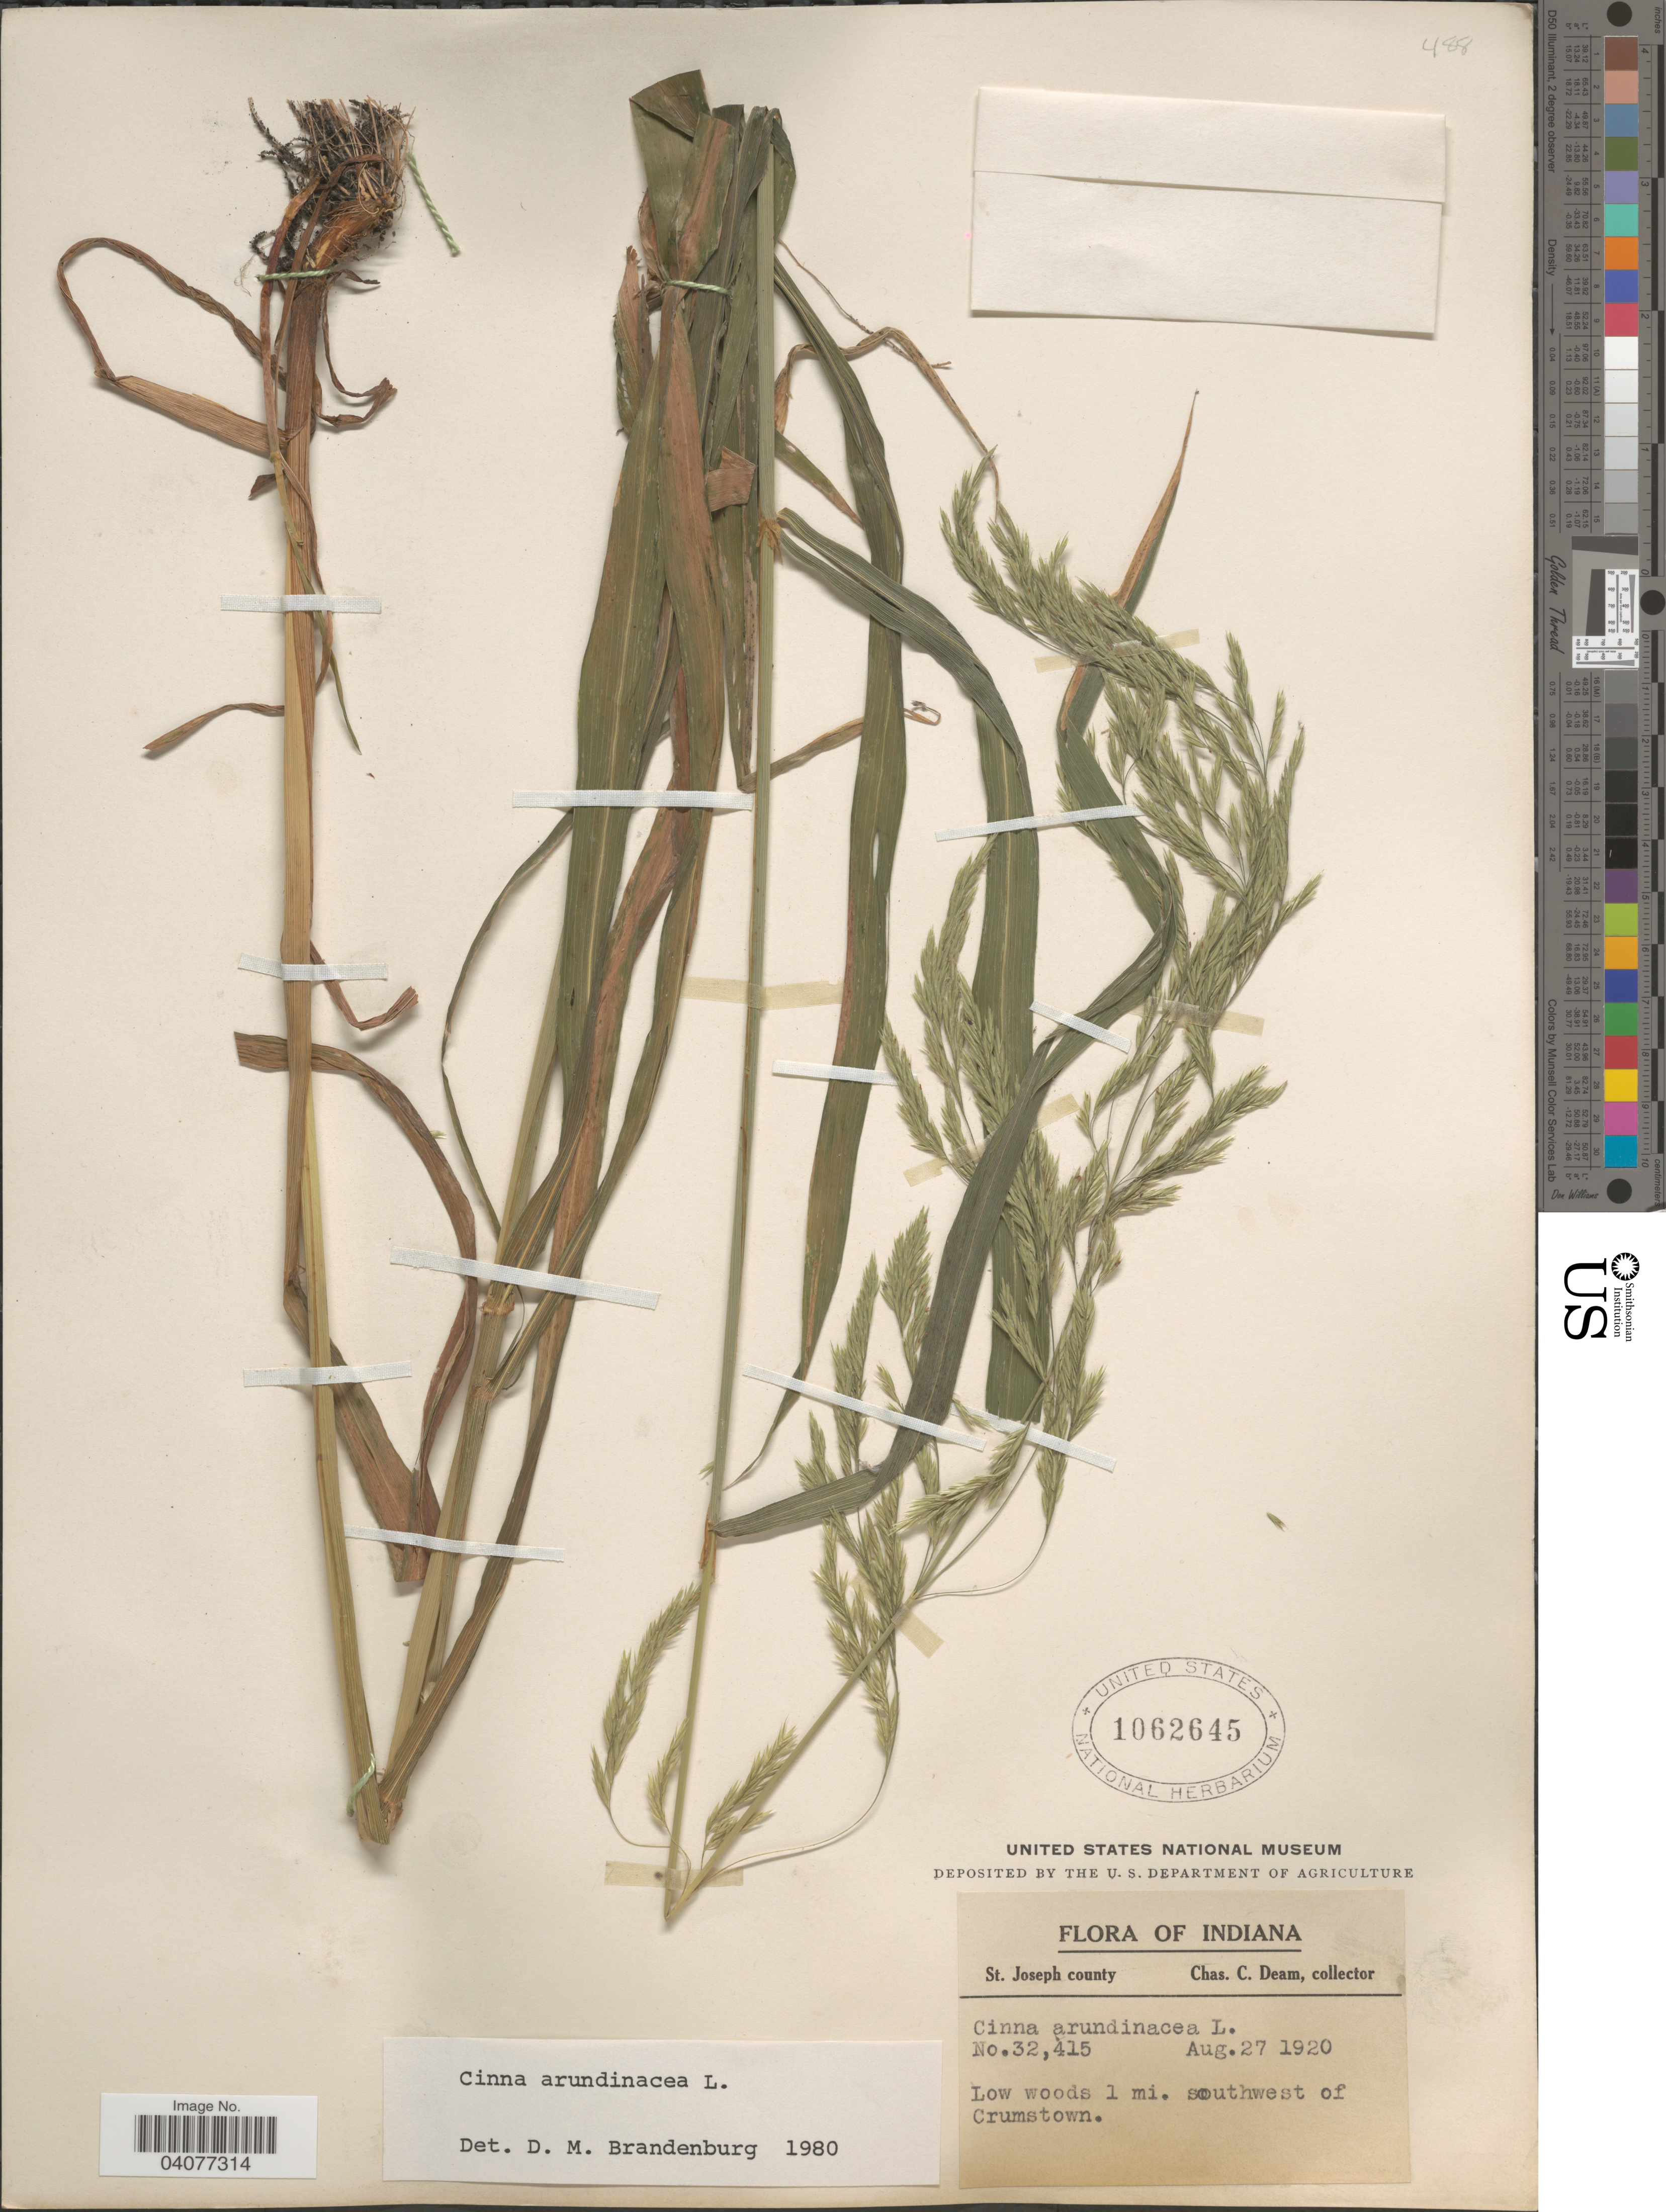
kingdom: Plantae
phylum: Tracheophyta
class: Liliopsida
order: Poales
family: Poaceae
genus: Cinna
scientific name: Cinna arundinacea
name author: L.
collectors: C. C. Deam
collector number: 32415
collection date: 1920-08-27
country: United States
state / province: Indiana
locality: St. Joseph county. Low woods 1 mi. southwest of Crumstown.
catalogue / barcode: US 1062645